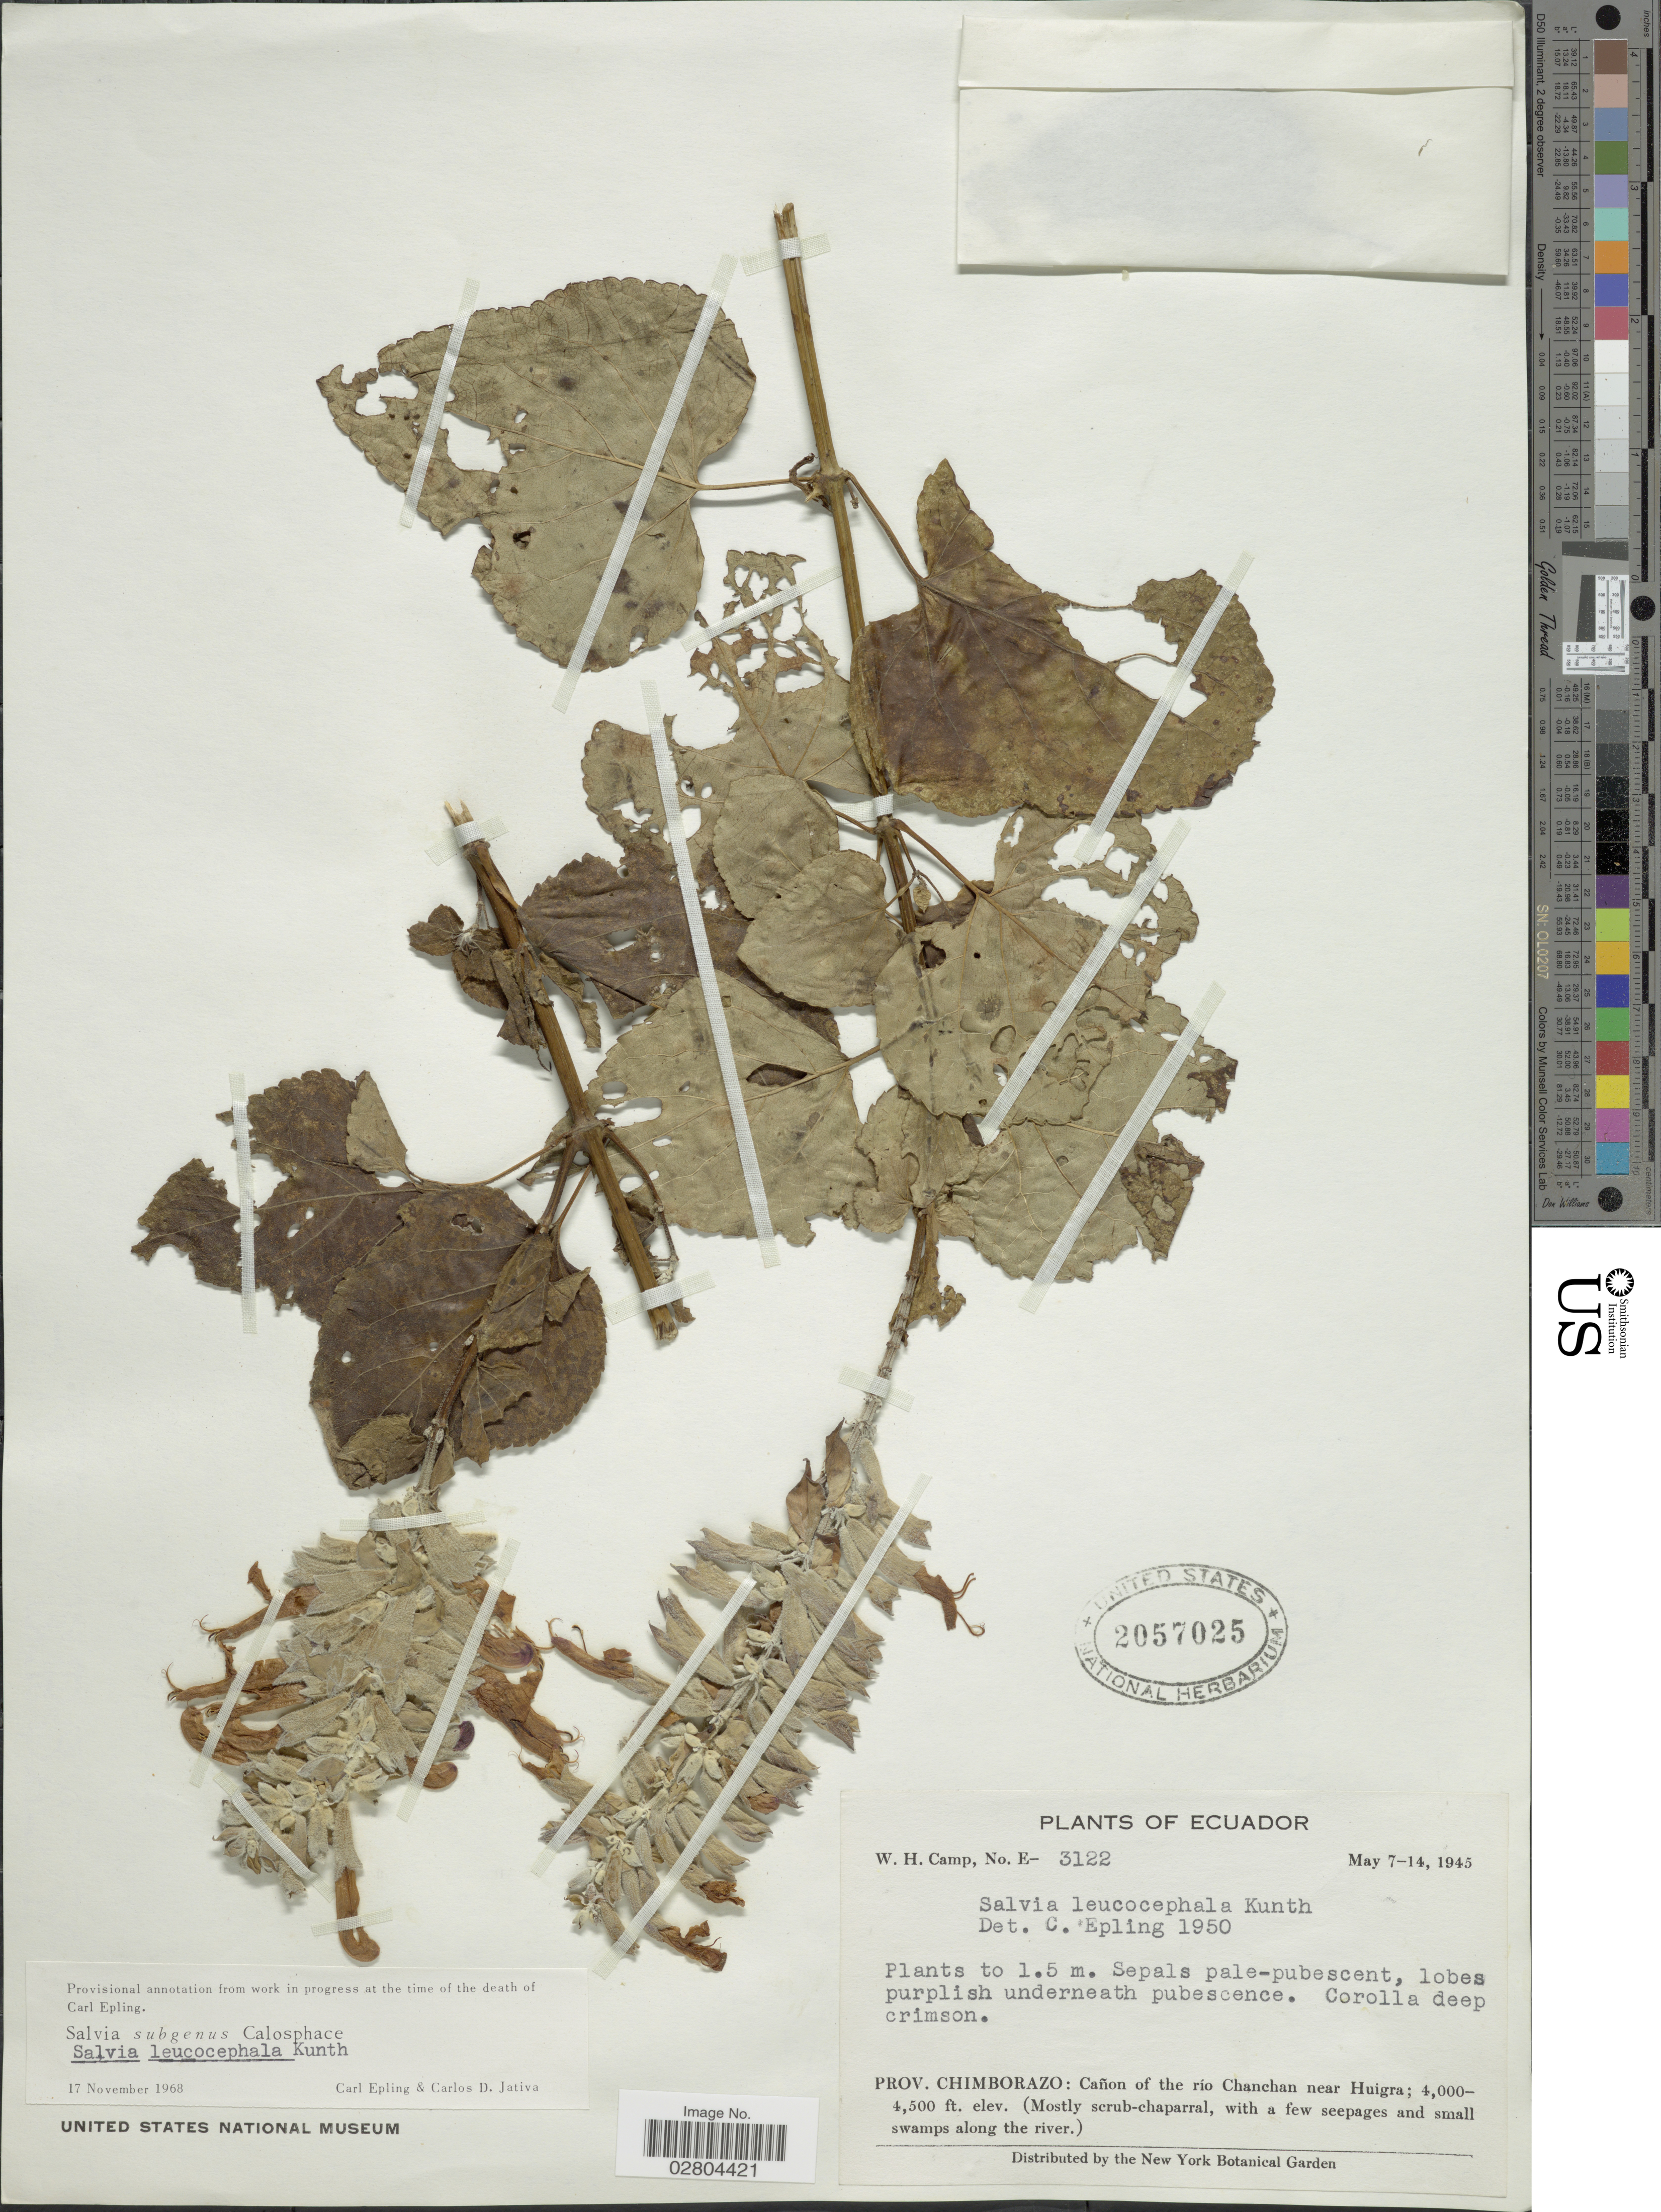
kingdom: Plantae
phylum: Tracheophyta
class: Magnoliopsida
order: Lamiales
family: Lamiaceae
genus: Salvia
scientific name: Salvia leucocephala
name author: Kunth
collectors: W. H. Camp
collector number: E-3122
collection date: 1945-05-07/1945-05-14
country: Ecuador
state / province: Chimborazo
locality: Cañon of the río Chanchan near Huigra.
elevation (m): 1219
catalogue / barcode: US 2057025